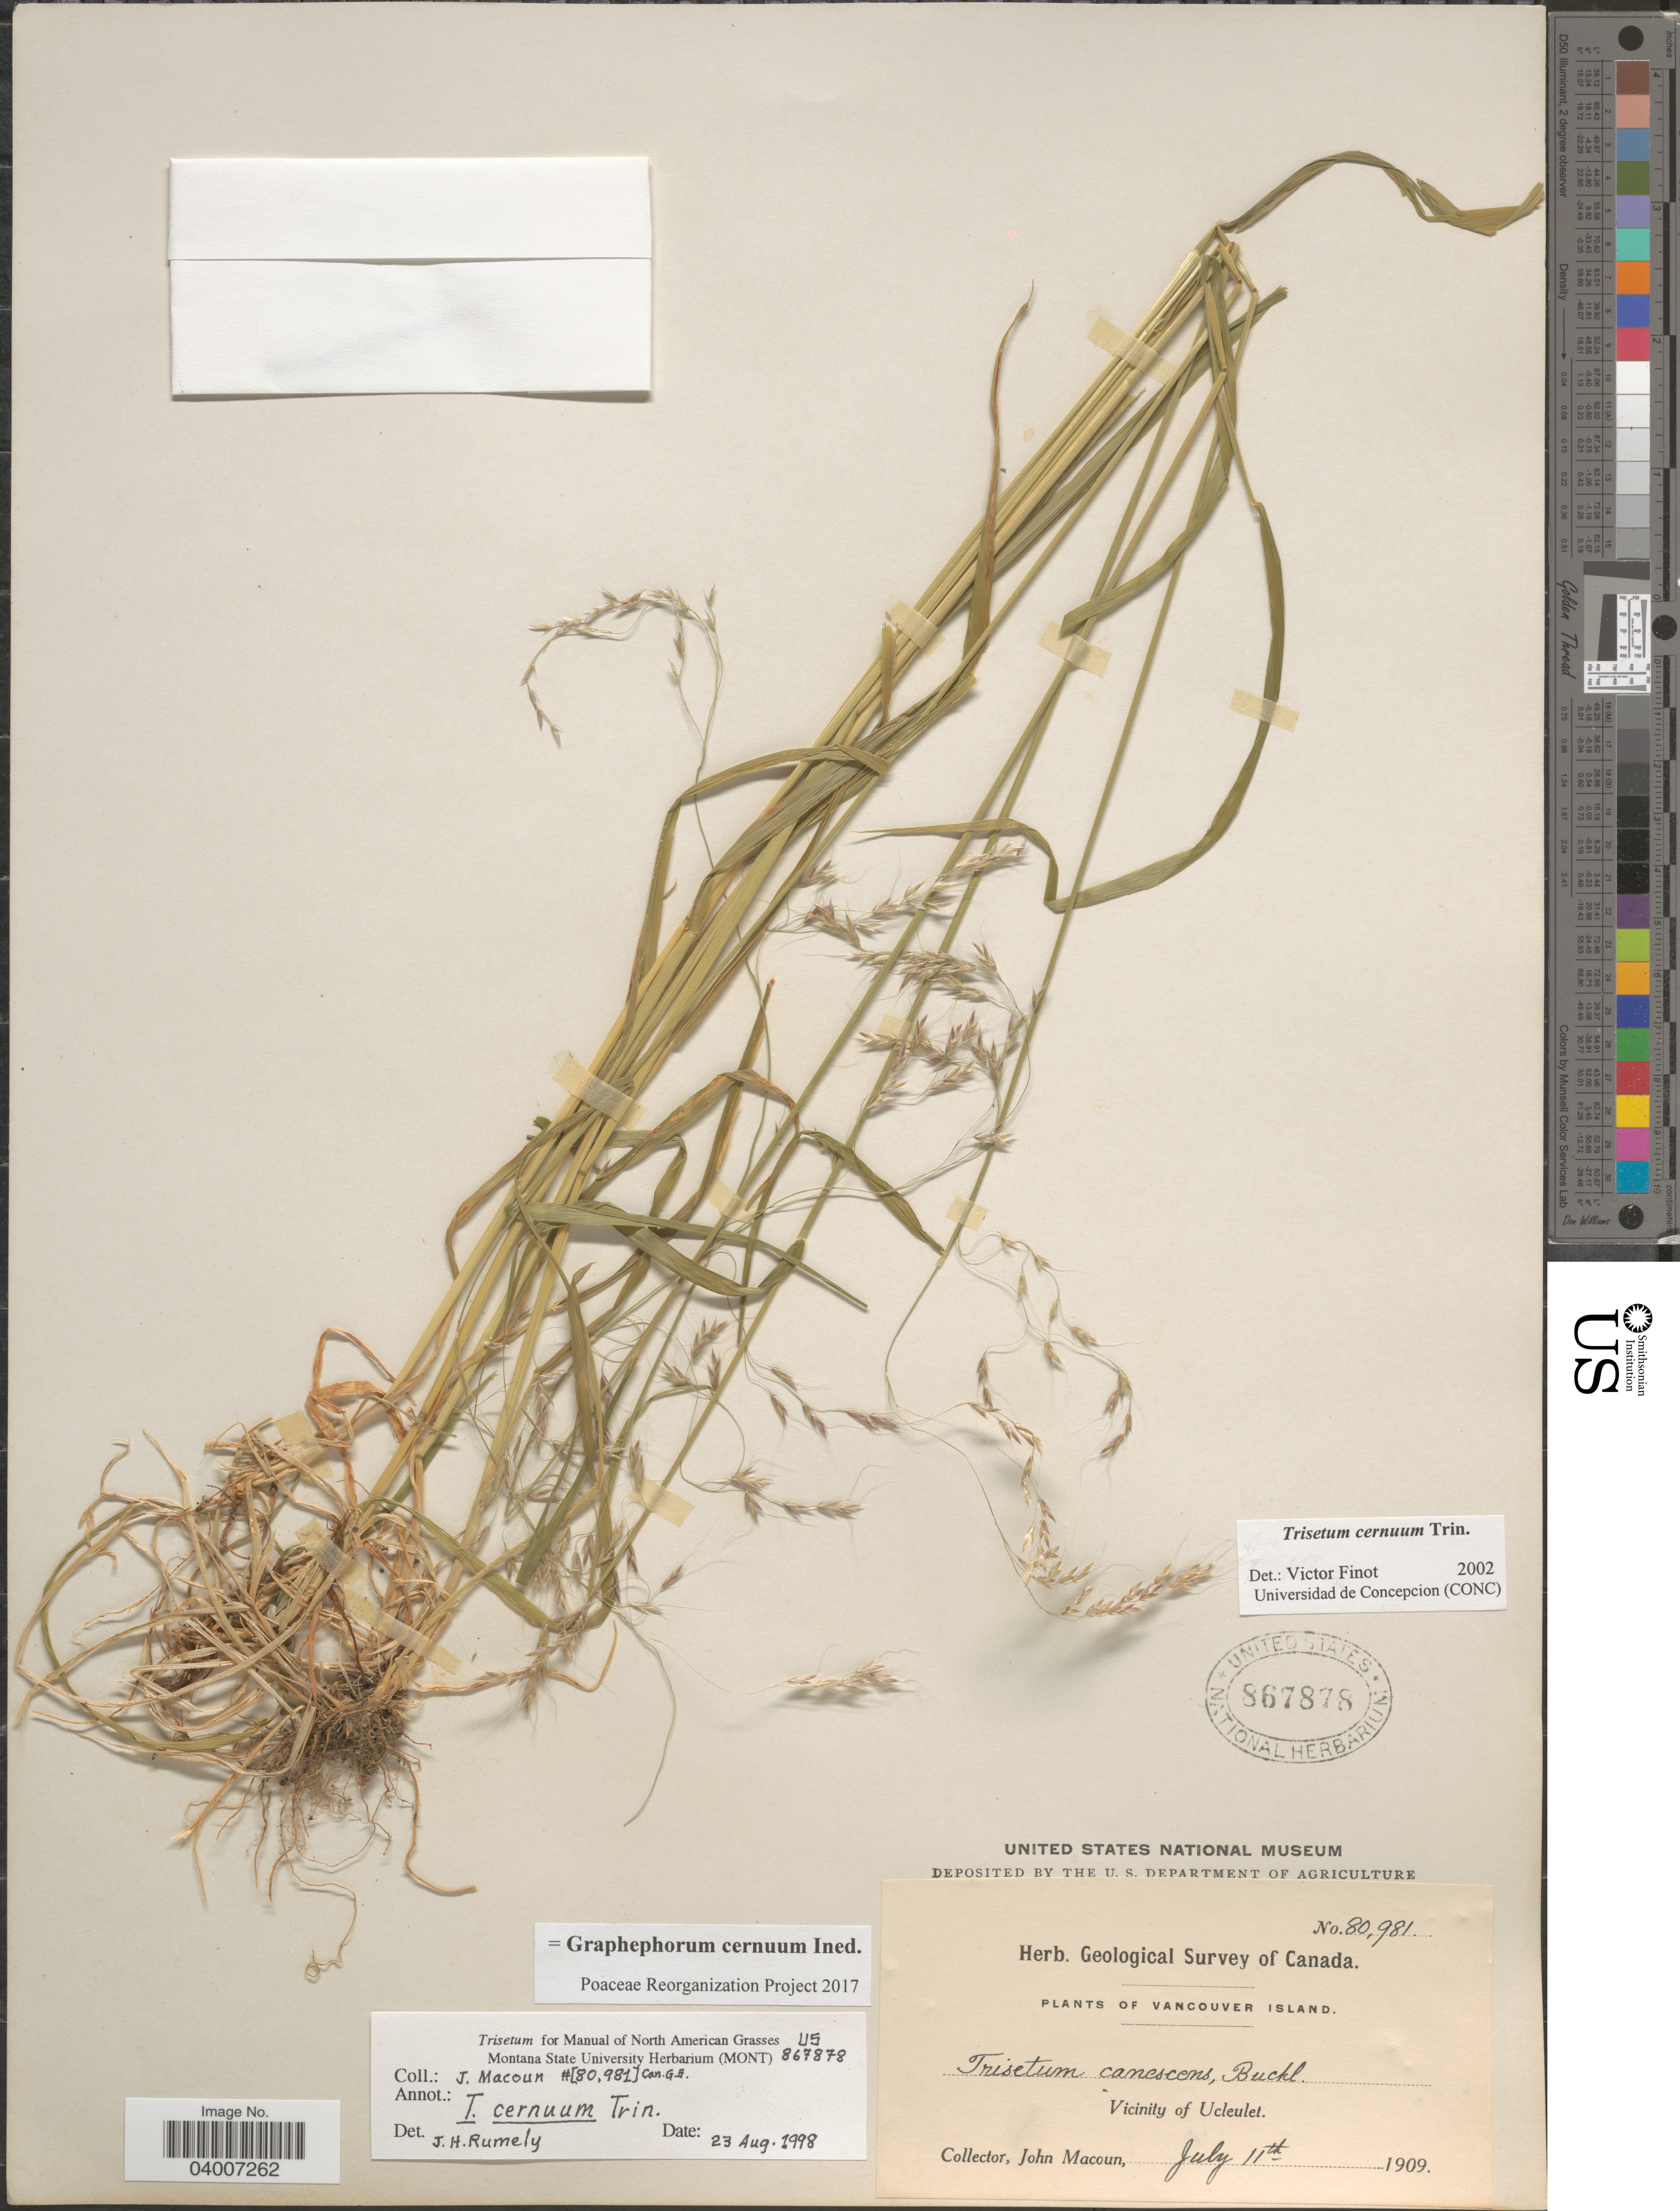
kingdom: Plantae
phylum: Tracheophyta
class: Liliopsida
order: Poales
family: Poaceae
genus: Graphephorum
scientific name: Graphephorum cernuum ined.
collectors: J. Macoun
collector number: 80981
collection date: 1909-07-11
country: Canada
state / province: British Columbia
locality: Vancouver Island. Vicinity of Ucleulet.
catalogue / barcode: US 867878